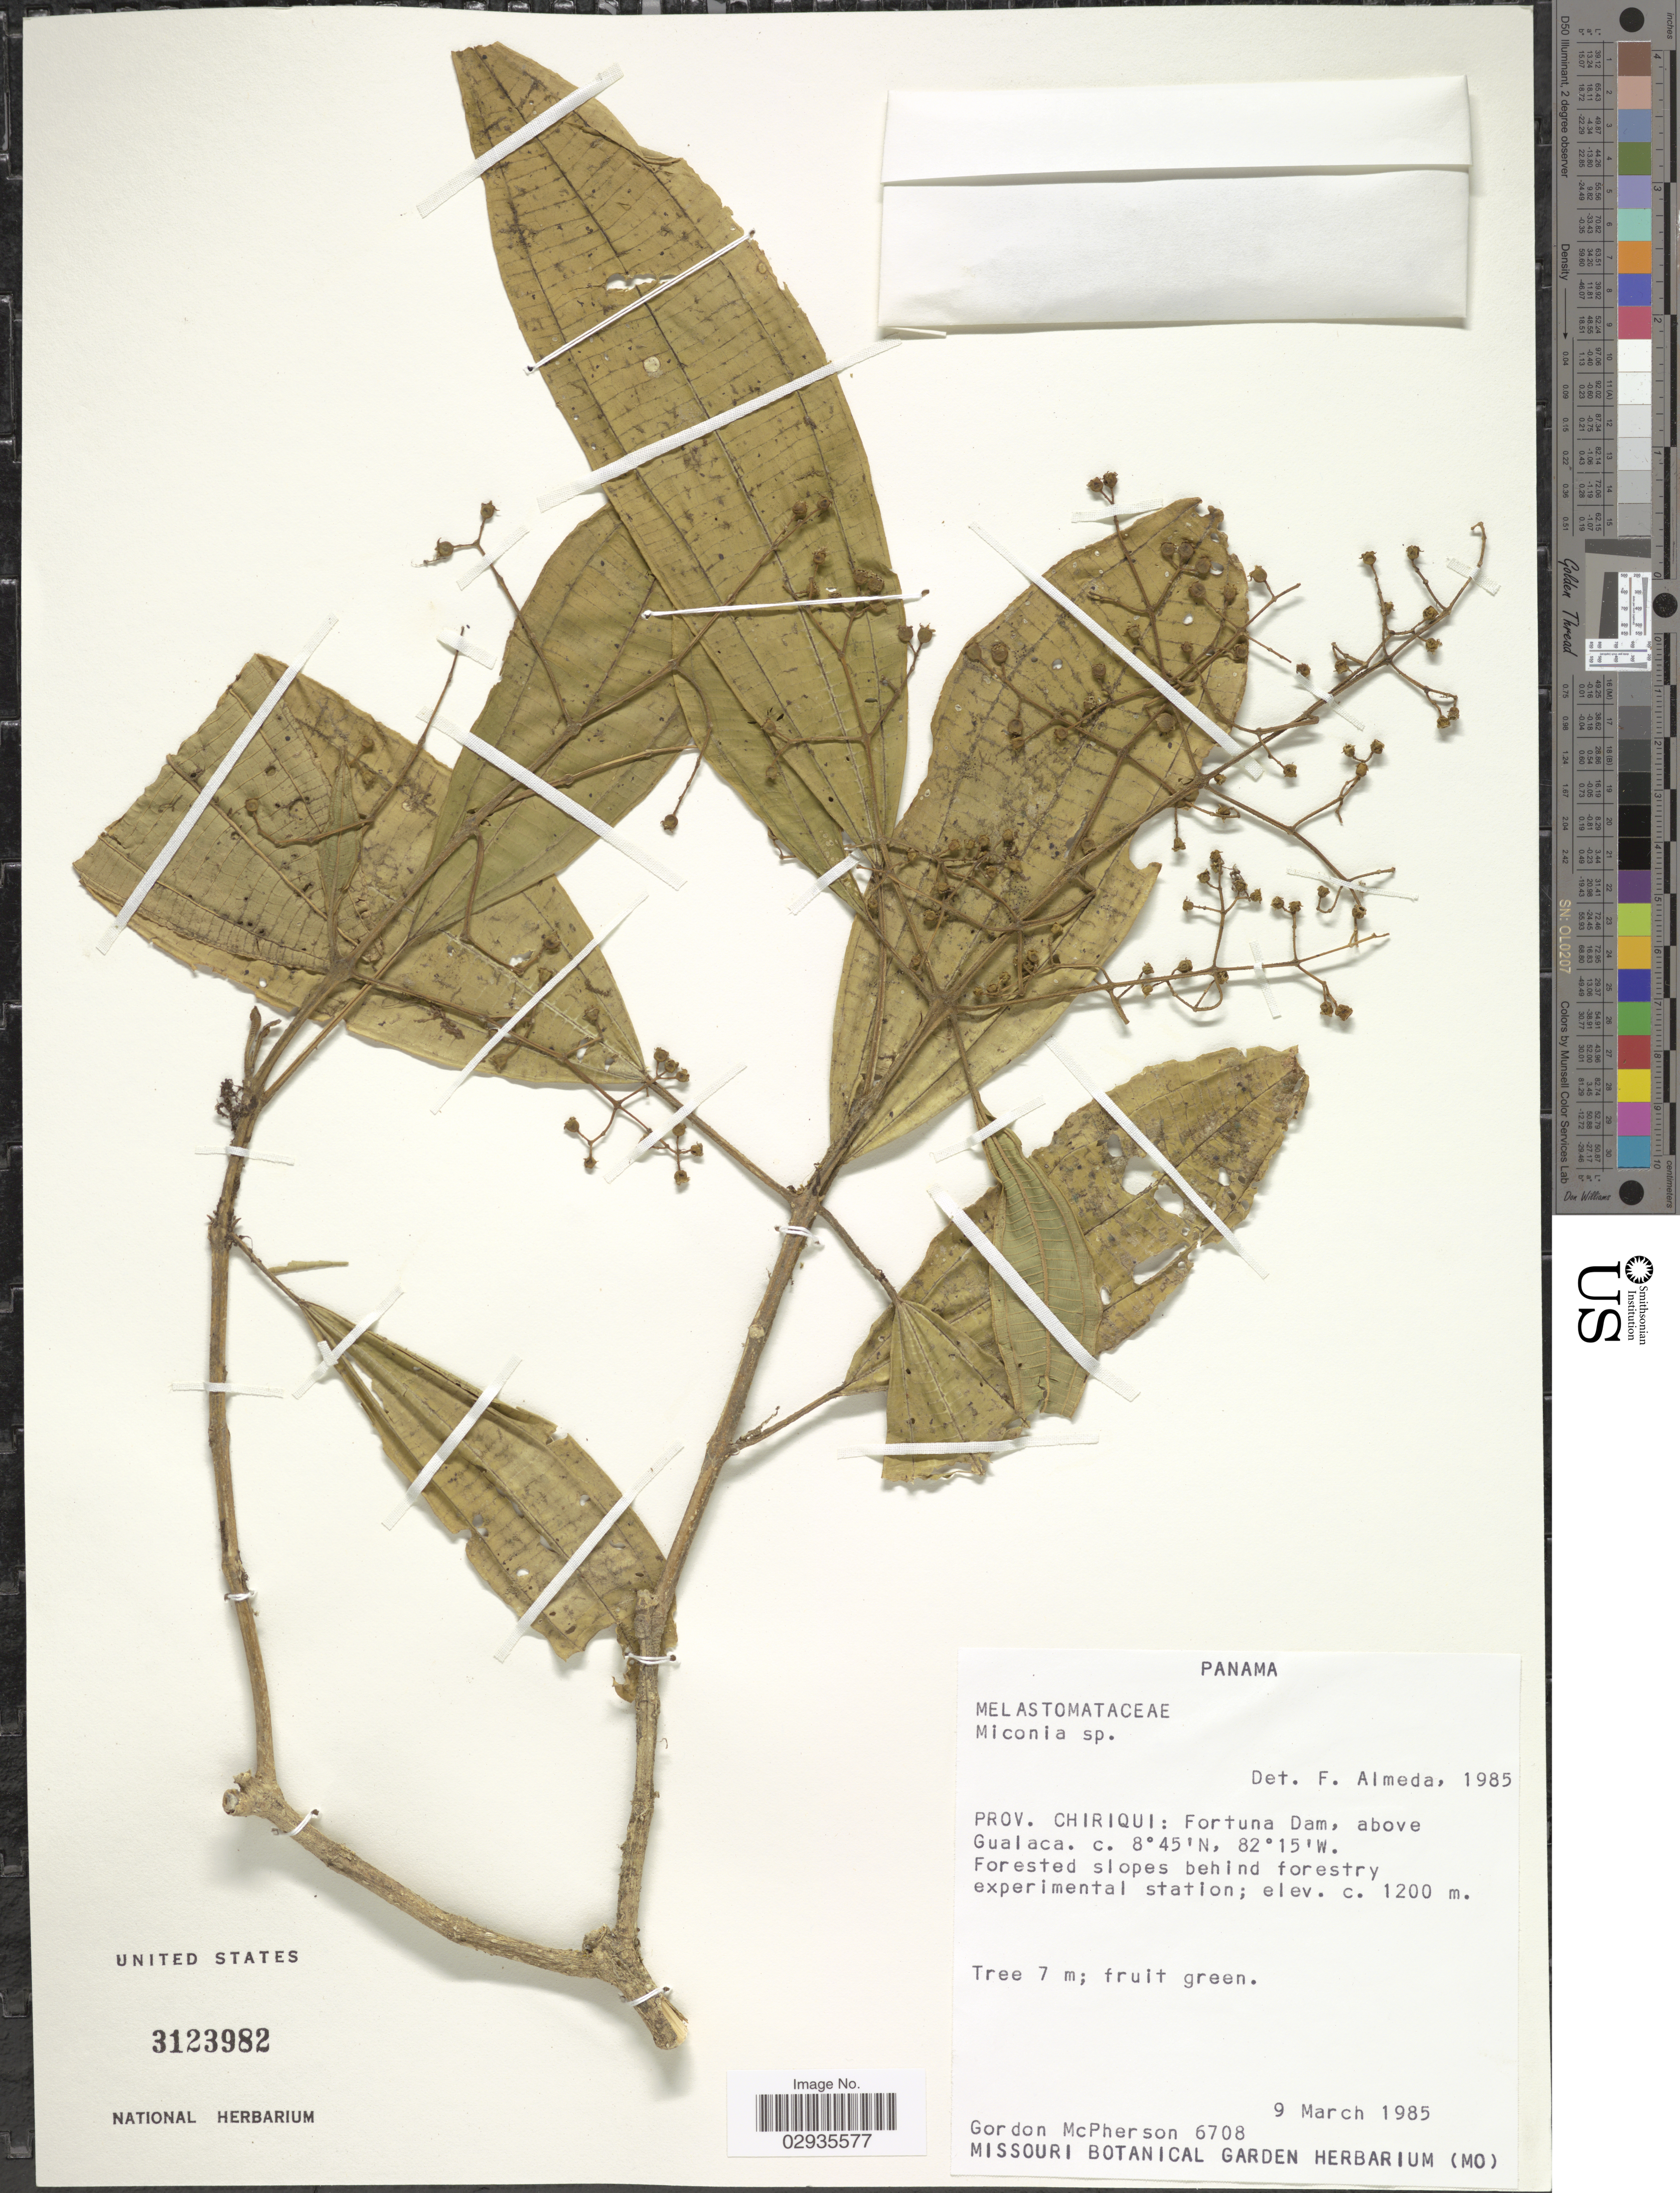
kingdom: Plantae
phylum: Tracheophyta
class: Magnoliopsida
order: Myrtales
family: Melastomataceae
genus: Miconia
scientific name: Miconia sp.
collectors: G. D. McPherson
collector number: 6708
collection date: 1985-03-09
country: Panama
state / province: Chiriqui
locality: Fortuna Dam, above Gualaca.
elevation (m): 1200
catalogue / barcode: US 3123982